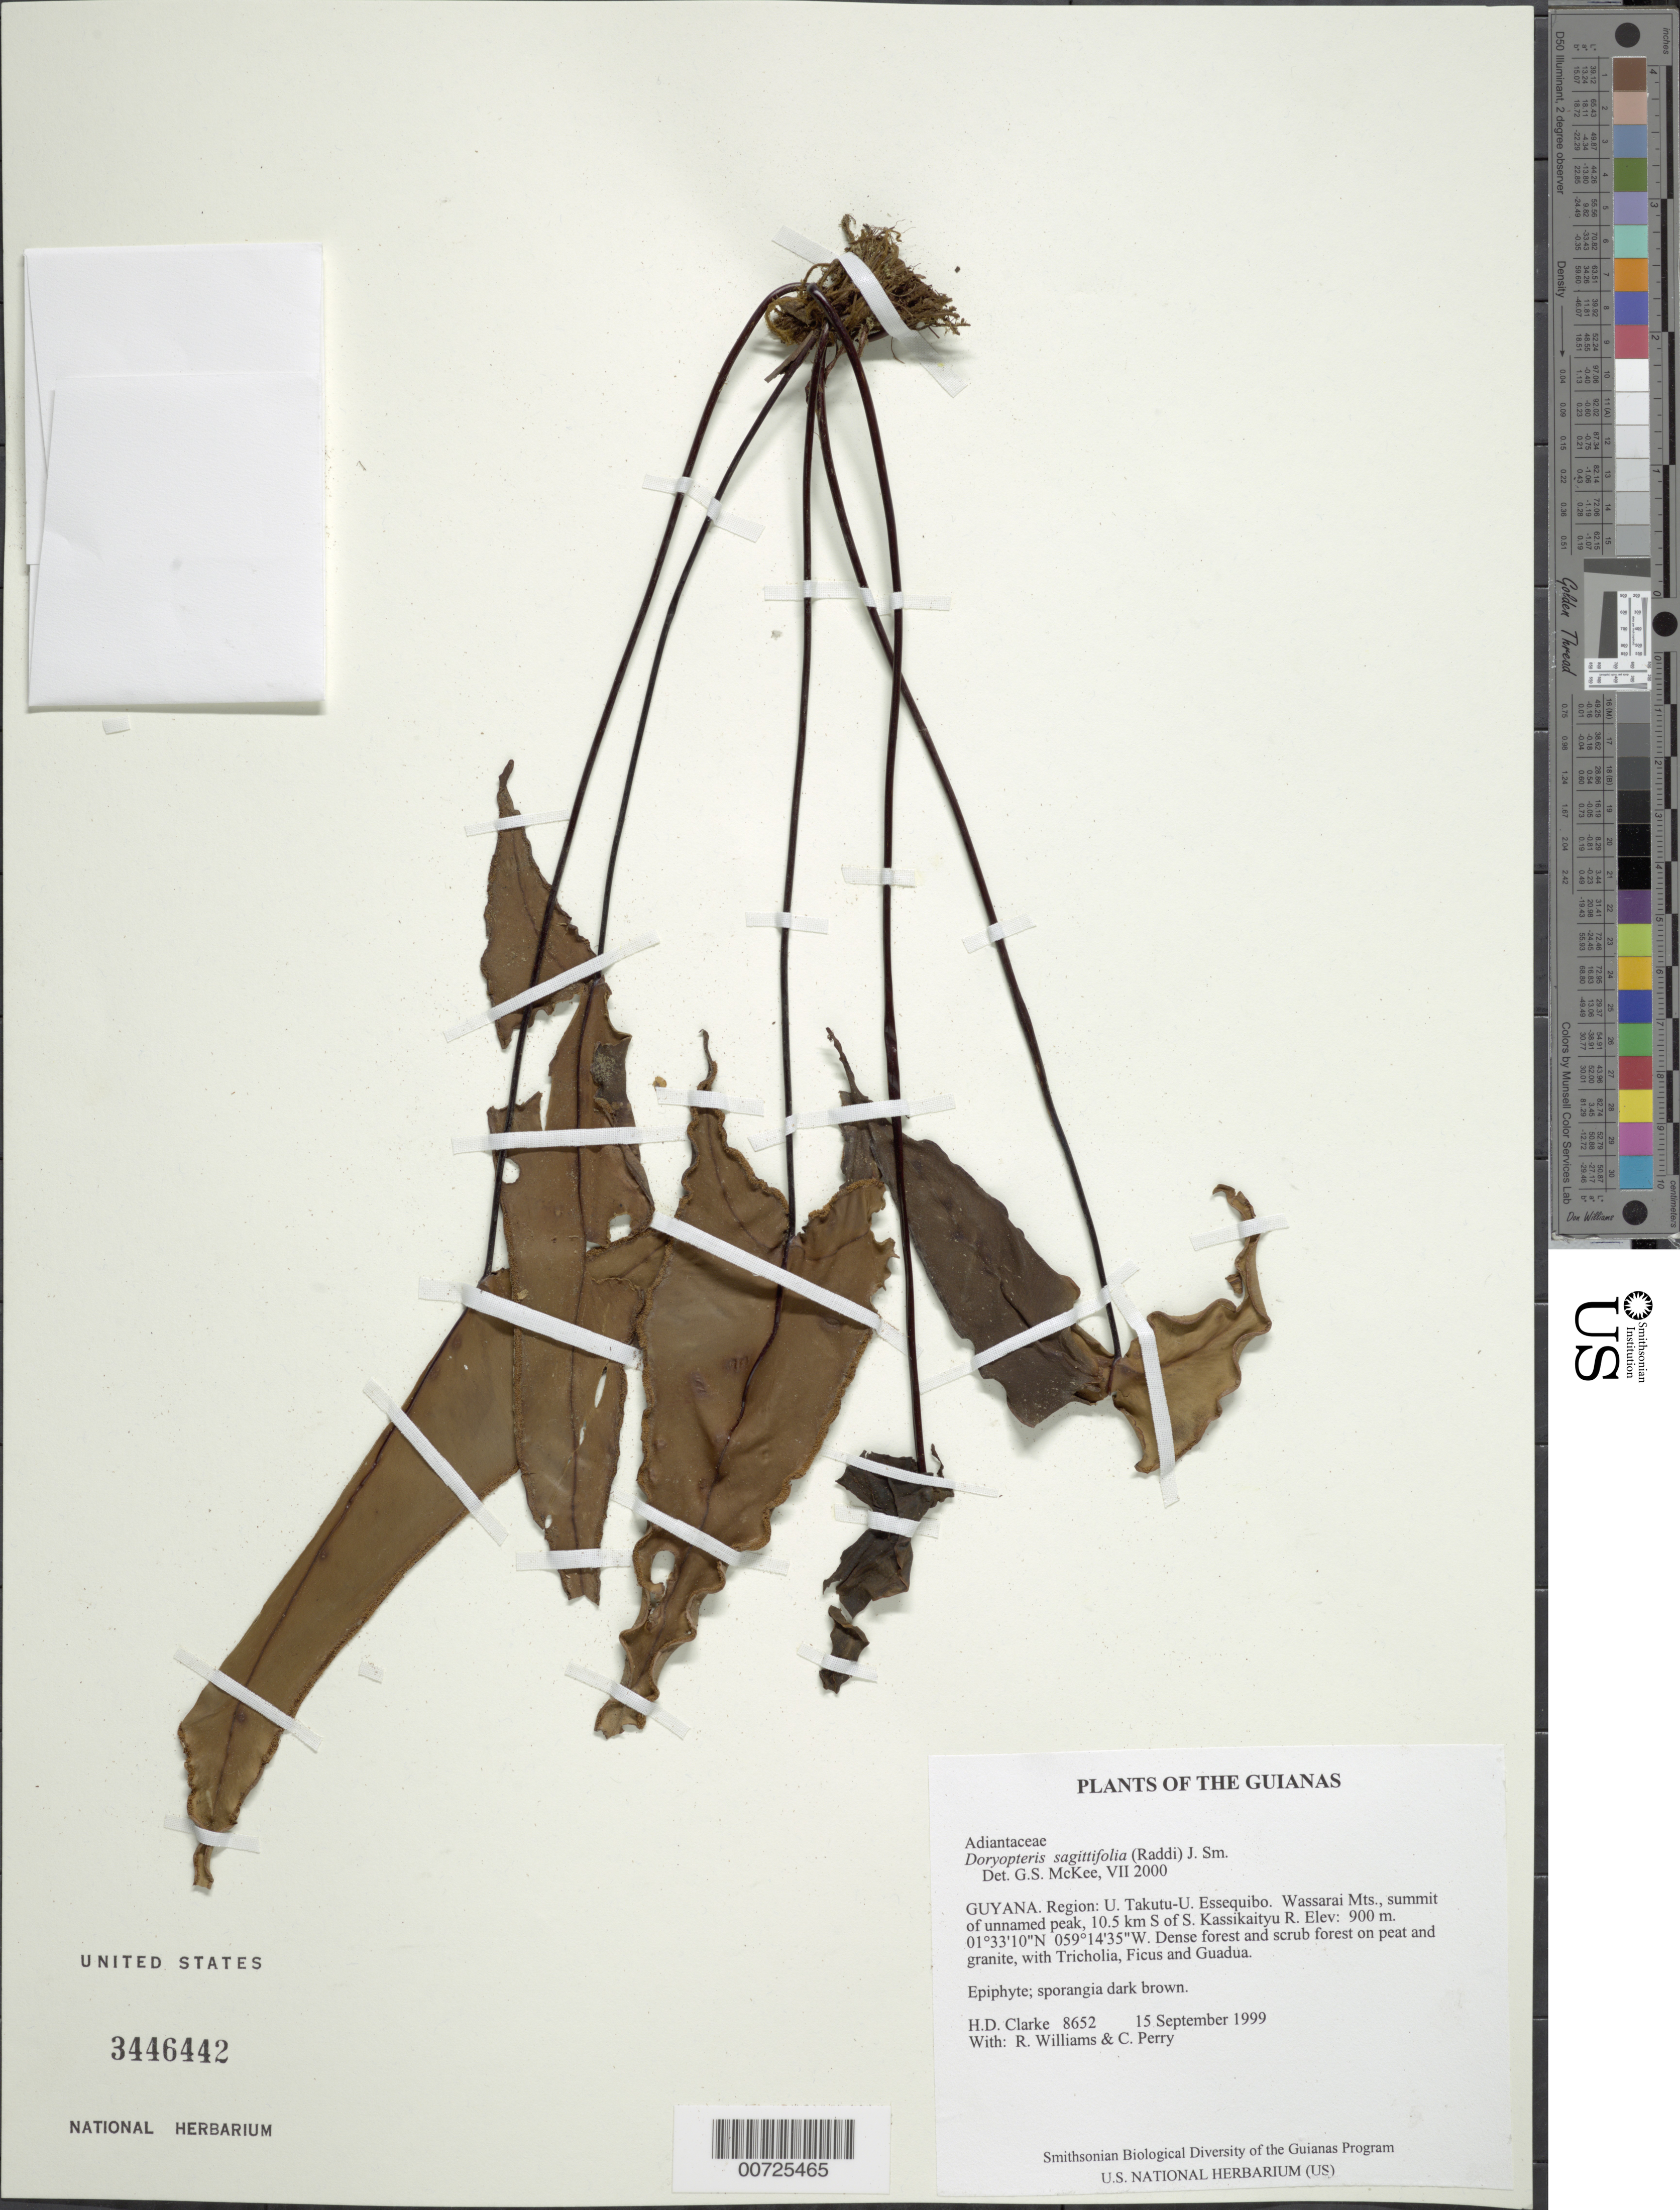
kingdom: Plantae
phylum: Tracheophyta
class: Polypodiopsida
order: Polypodiales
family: Pteridaceae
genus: Doryopteris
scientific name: Doryopteris sagittifolia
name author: J. Sm.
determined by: McKee, G. S., (US), NMNH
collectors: H. D. Clarke, R. Williams & C. Perry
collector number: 8652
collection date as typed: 15 September 1999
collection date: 1999-09-15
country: Guyana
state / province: U. Takutu-U. Essequibo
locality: Wassarai Mts., summit of unnamed peak, 10.5 km S of S. Kassikaityu R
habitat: Dense forest and scrub forest on peat and granite, with Tricholia, Ficus and Guadua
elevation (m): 900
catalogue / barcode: US 3446442